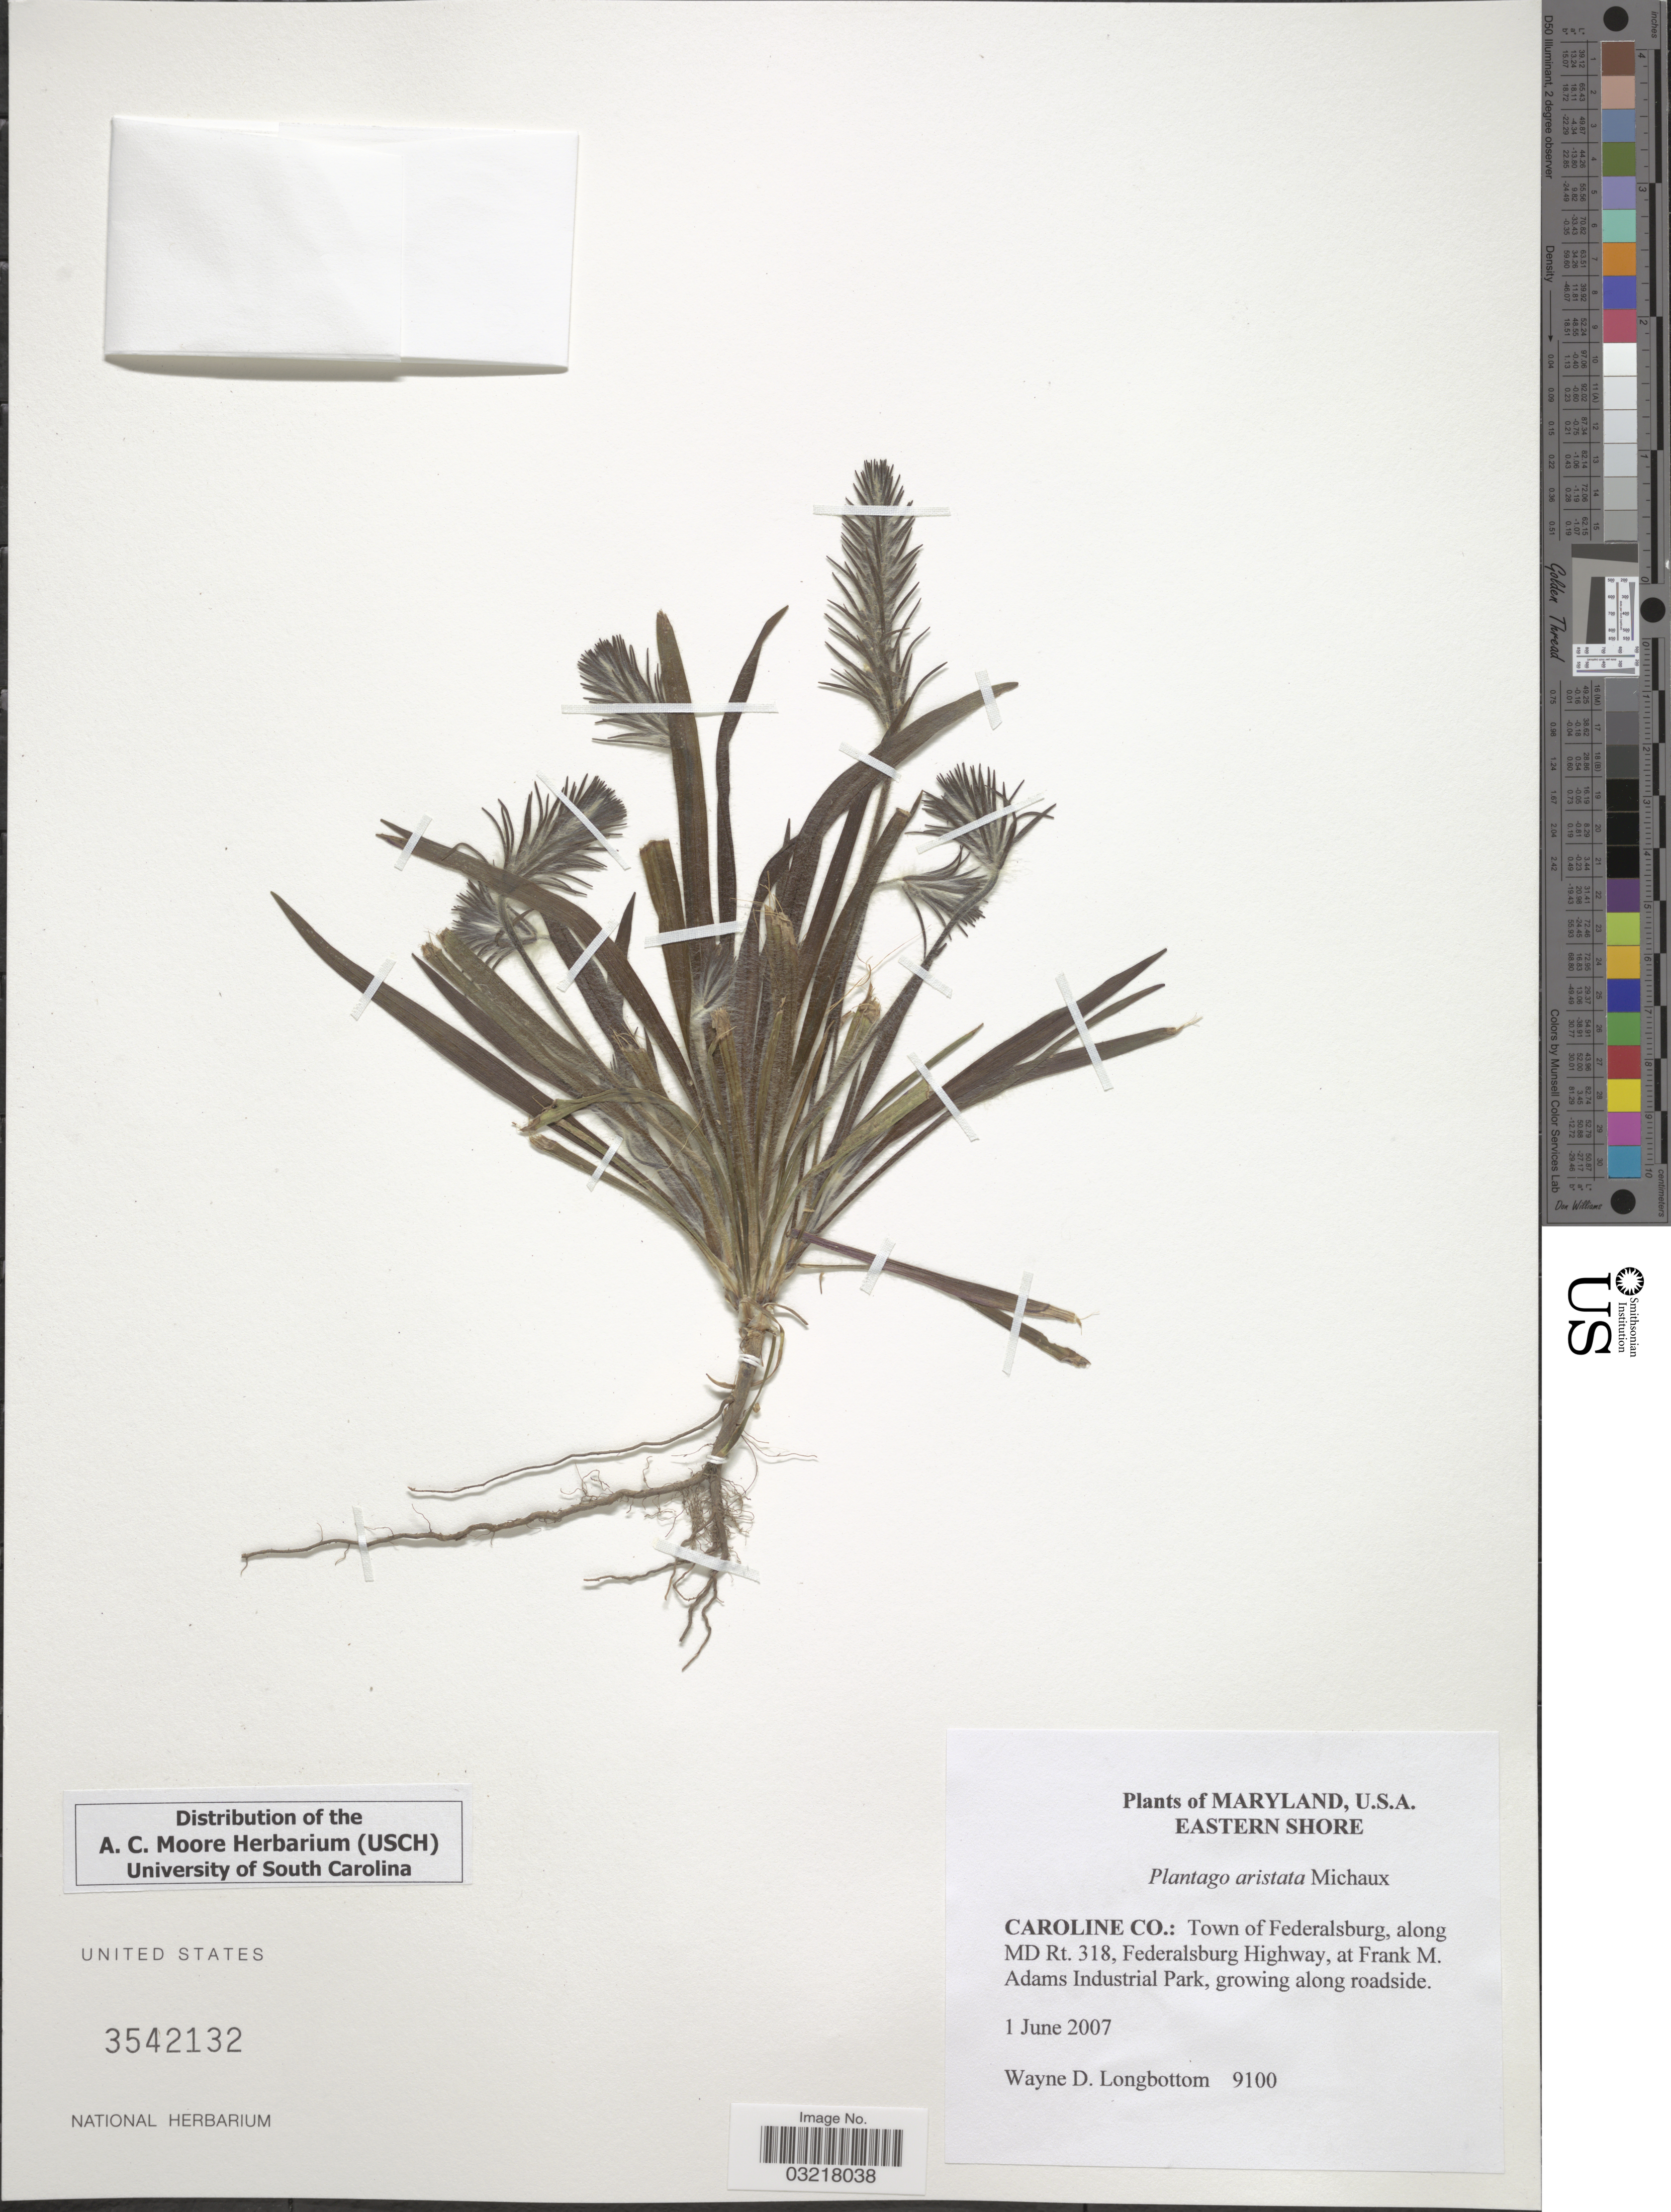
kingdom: Plantae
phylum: Tracheophyta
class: Magnoliopsida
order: Lamiales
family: Plantaginaceae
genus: Plantago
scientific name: Plantago aristata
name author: Michx.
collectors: W. D. Longbottom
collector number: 9100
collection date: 2007-06-01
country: United States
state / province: Maryland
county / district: Caroline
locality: U.S.A. Eastern shore. Caroline Co.: Town of Federalsburg, along MD Rt. 318, Federalsburg Highway, at Frank M. Adams Industrial Park.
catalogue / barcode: US 3542132